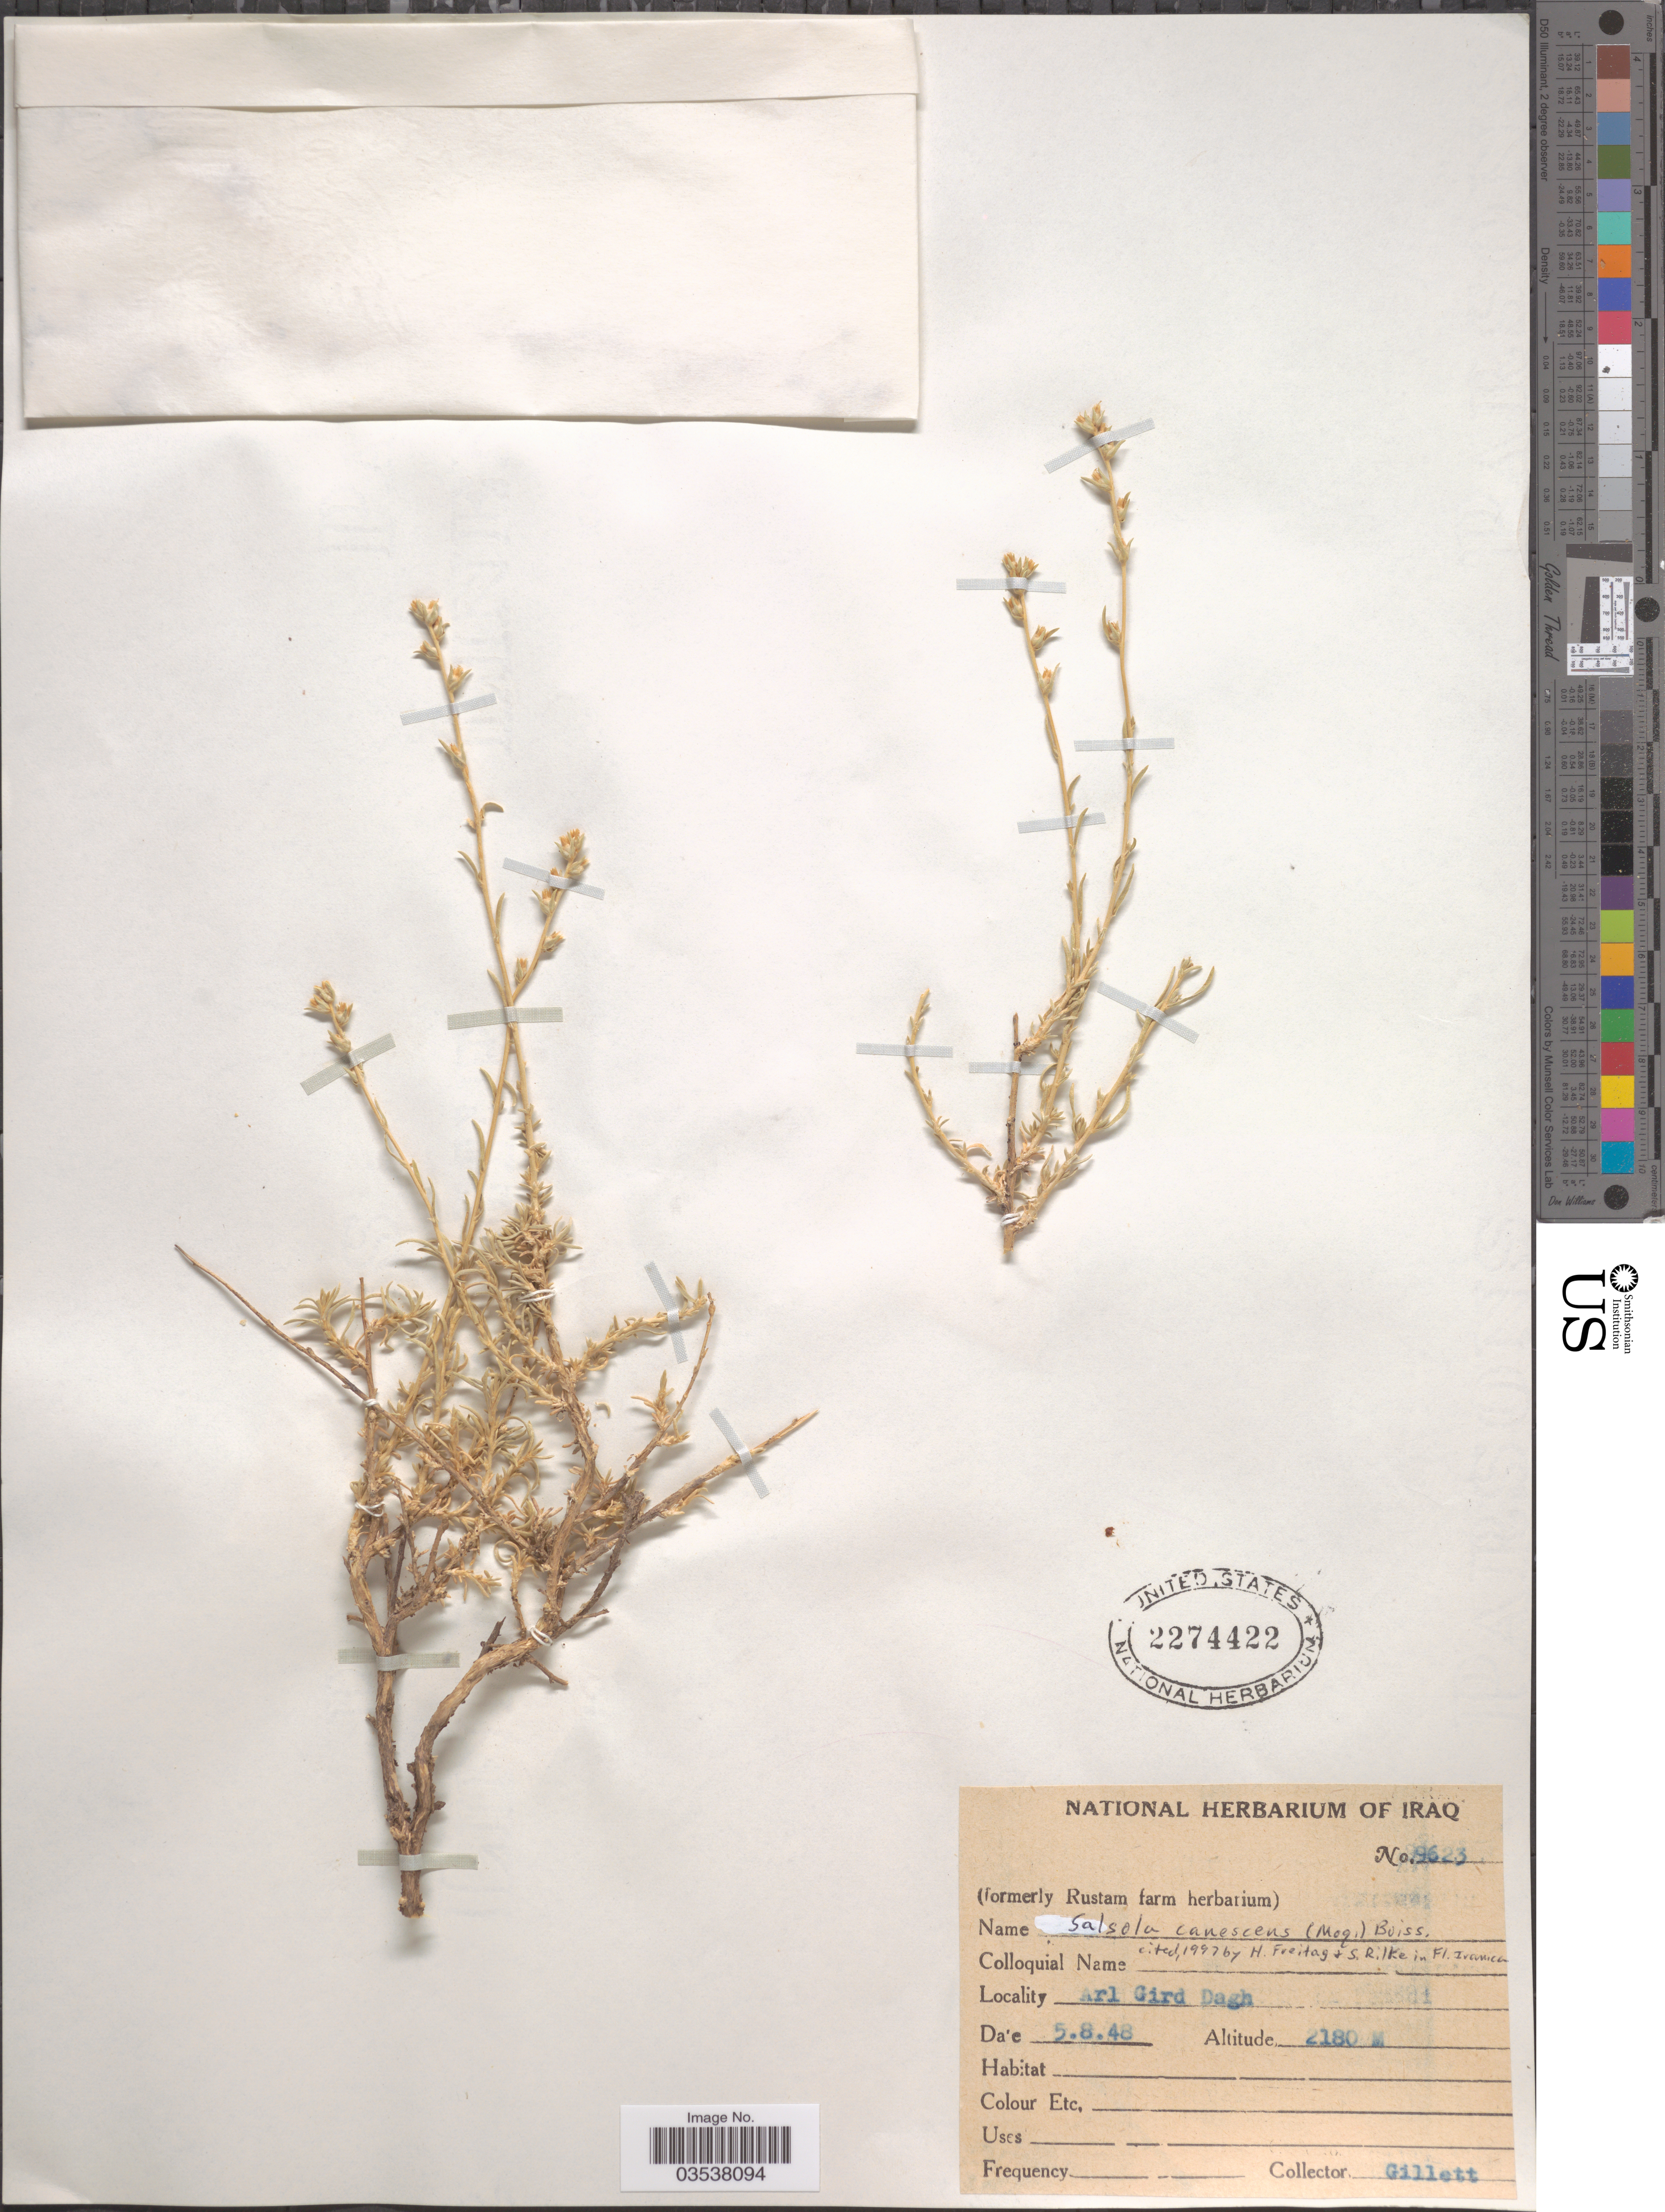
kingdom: Plantae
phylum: Tracheophyta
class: Magnoliopsida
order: Caryophyllales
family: Amaranthaceae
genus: Akhania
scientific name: Akhania canescens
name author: (Moq.) Sukhor.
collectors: Gillett, --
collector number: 9623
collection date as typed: Transcribed d/m/y: 5/8/48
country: Iraq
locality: Arl Gird Dagh.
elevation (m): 2180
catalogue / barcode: US 2274422